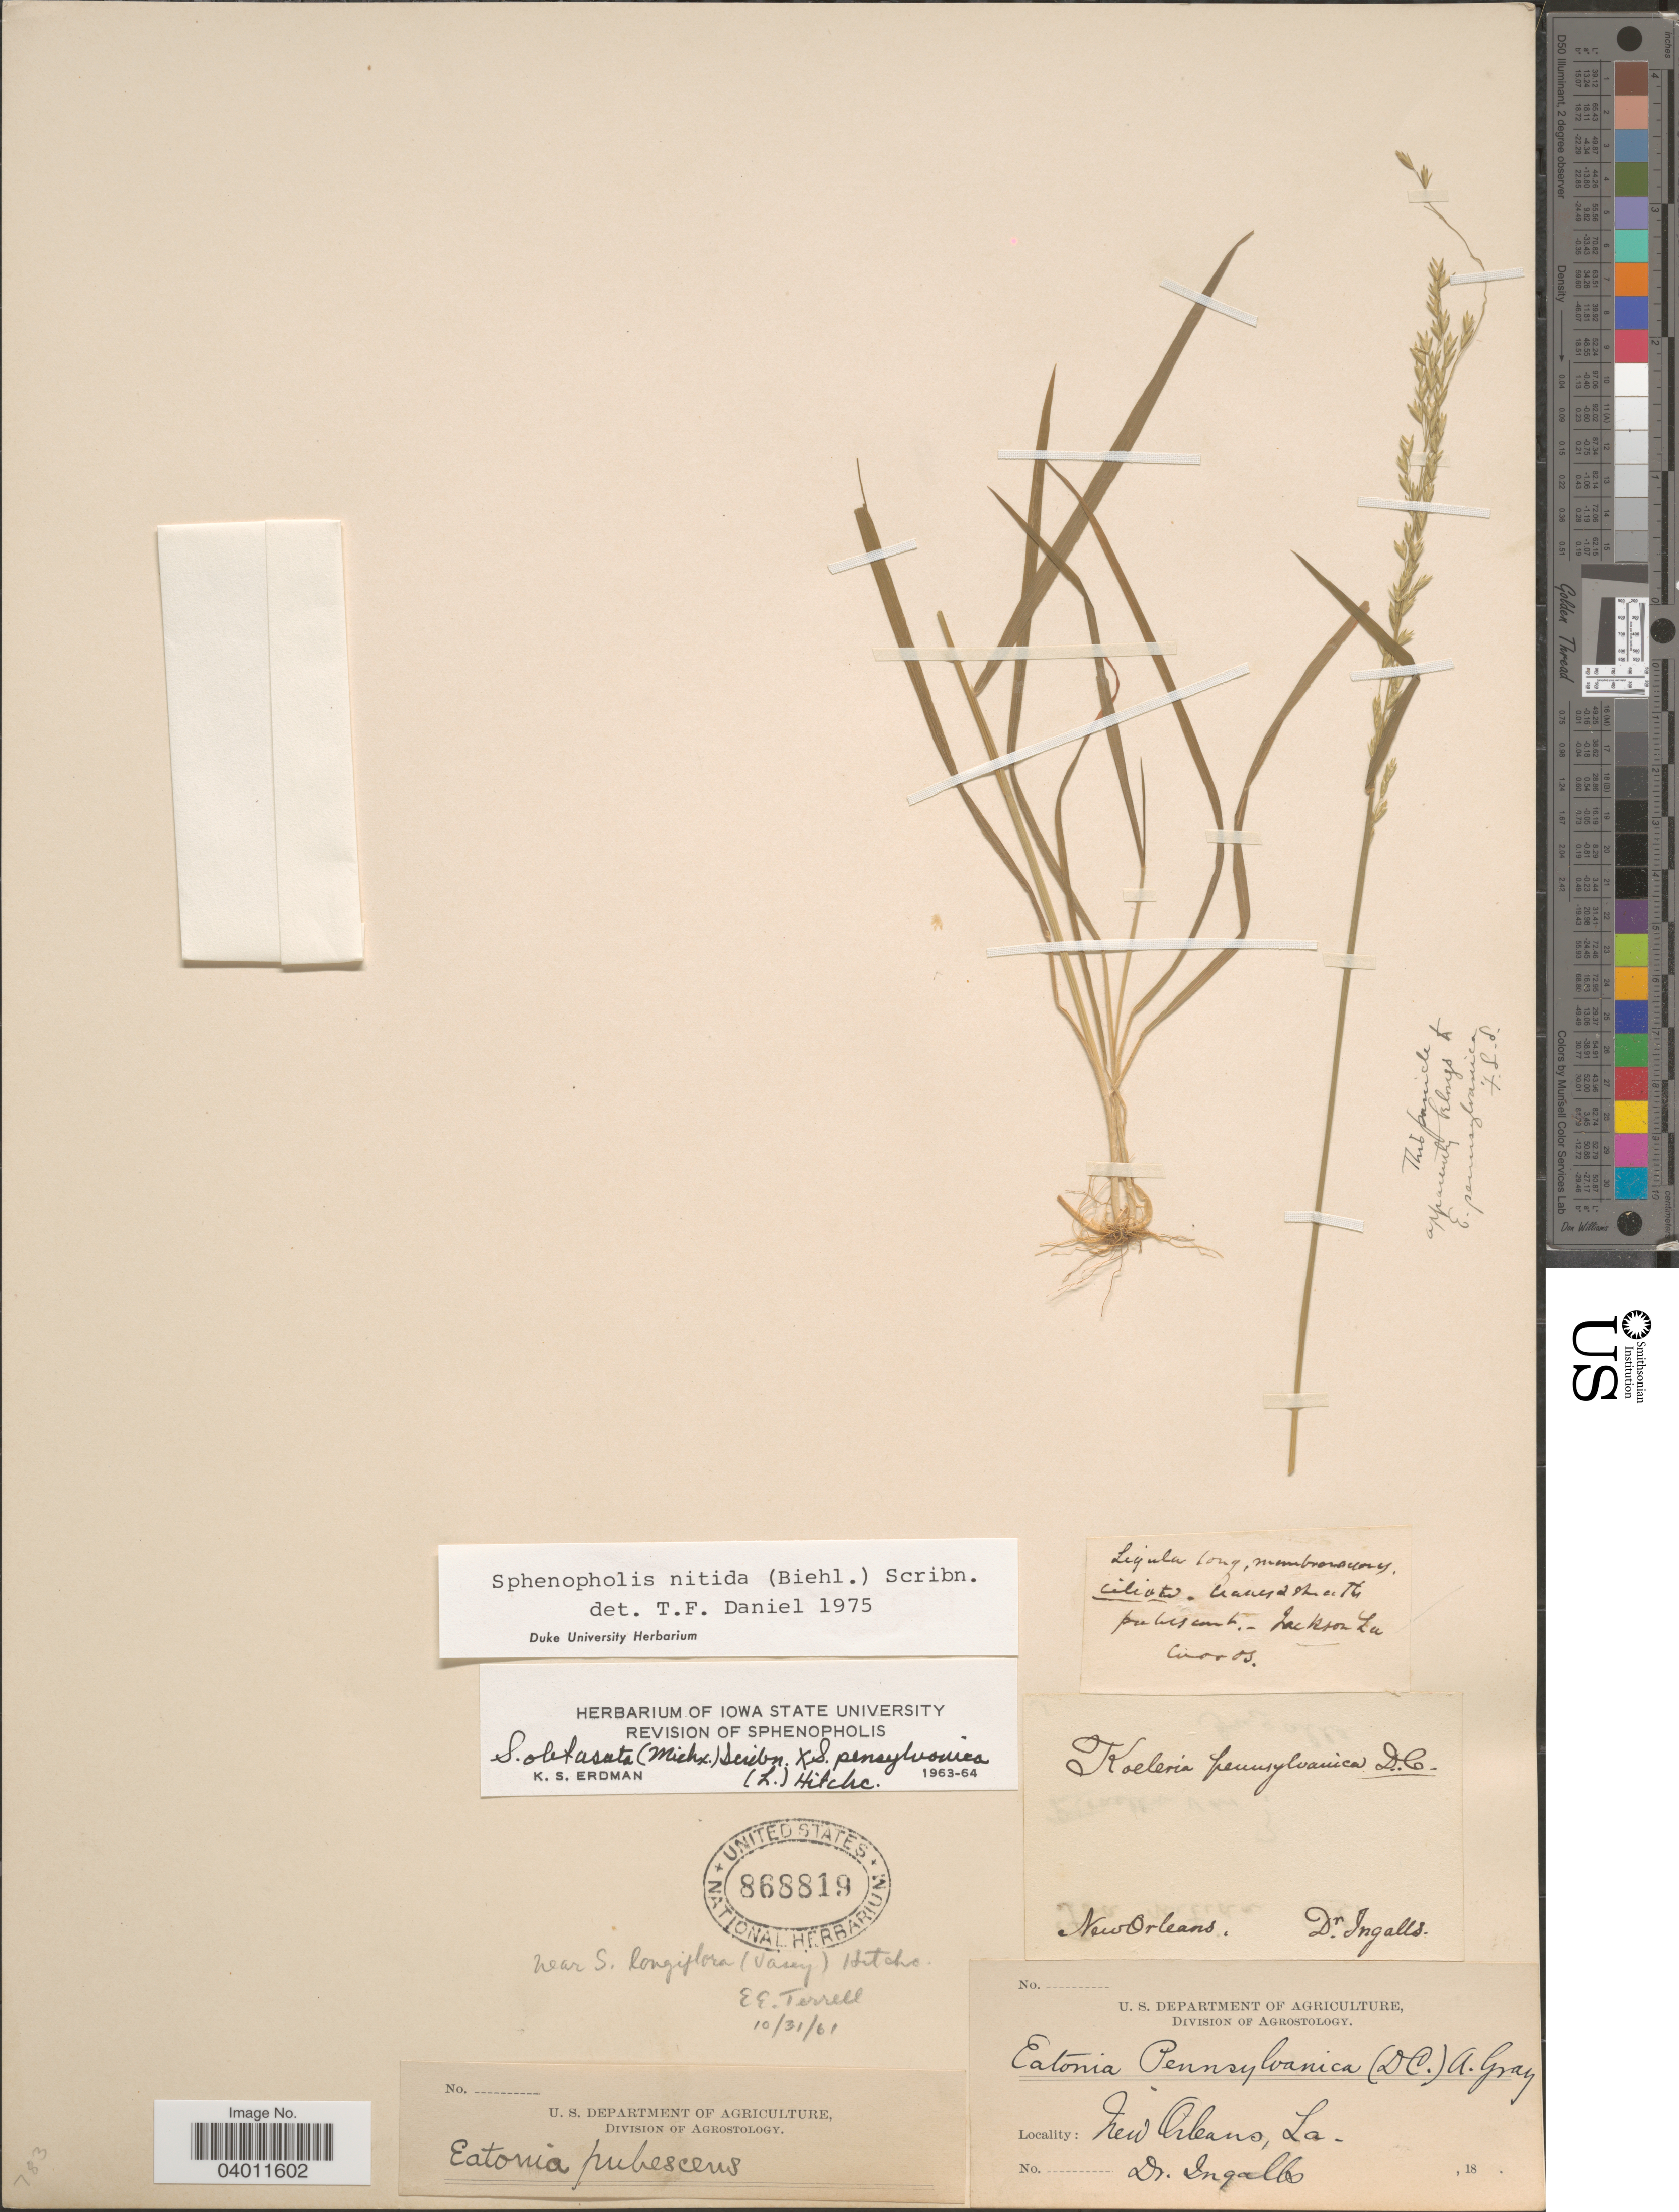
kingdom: Plantae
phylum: Tracheophyta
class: Liliopsida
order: Poales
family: Poaceae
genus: Sphenopholis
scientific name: Sphenopholis nitida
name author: (Biehler) Scribn.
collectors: Ingalls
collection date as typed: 18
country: United States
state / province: Louisiana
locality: New Orleans.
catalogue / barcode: US 868819